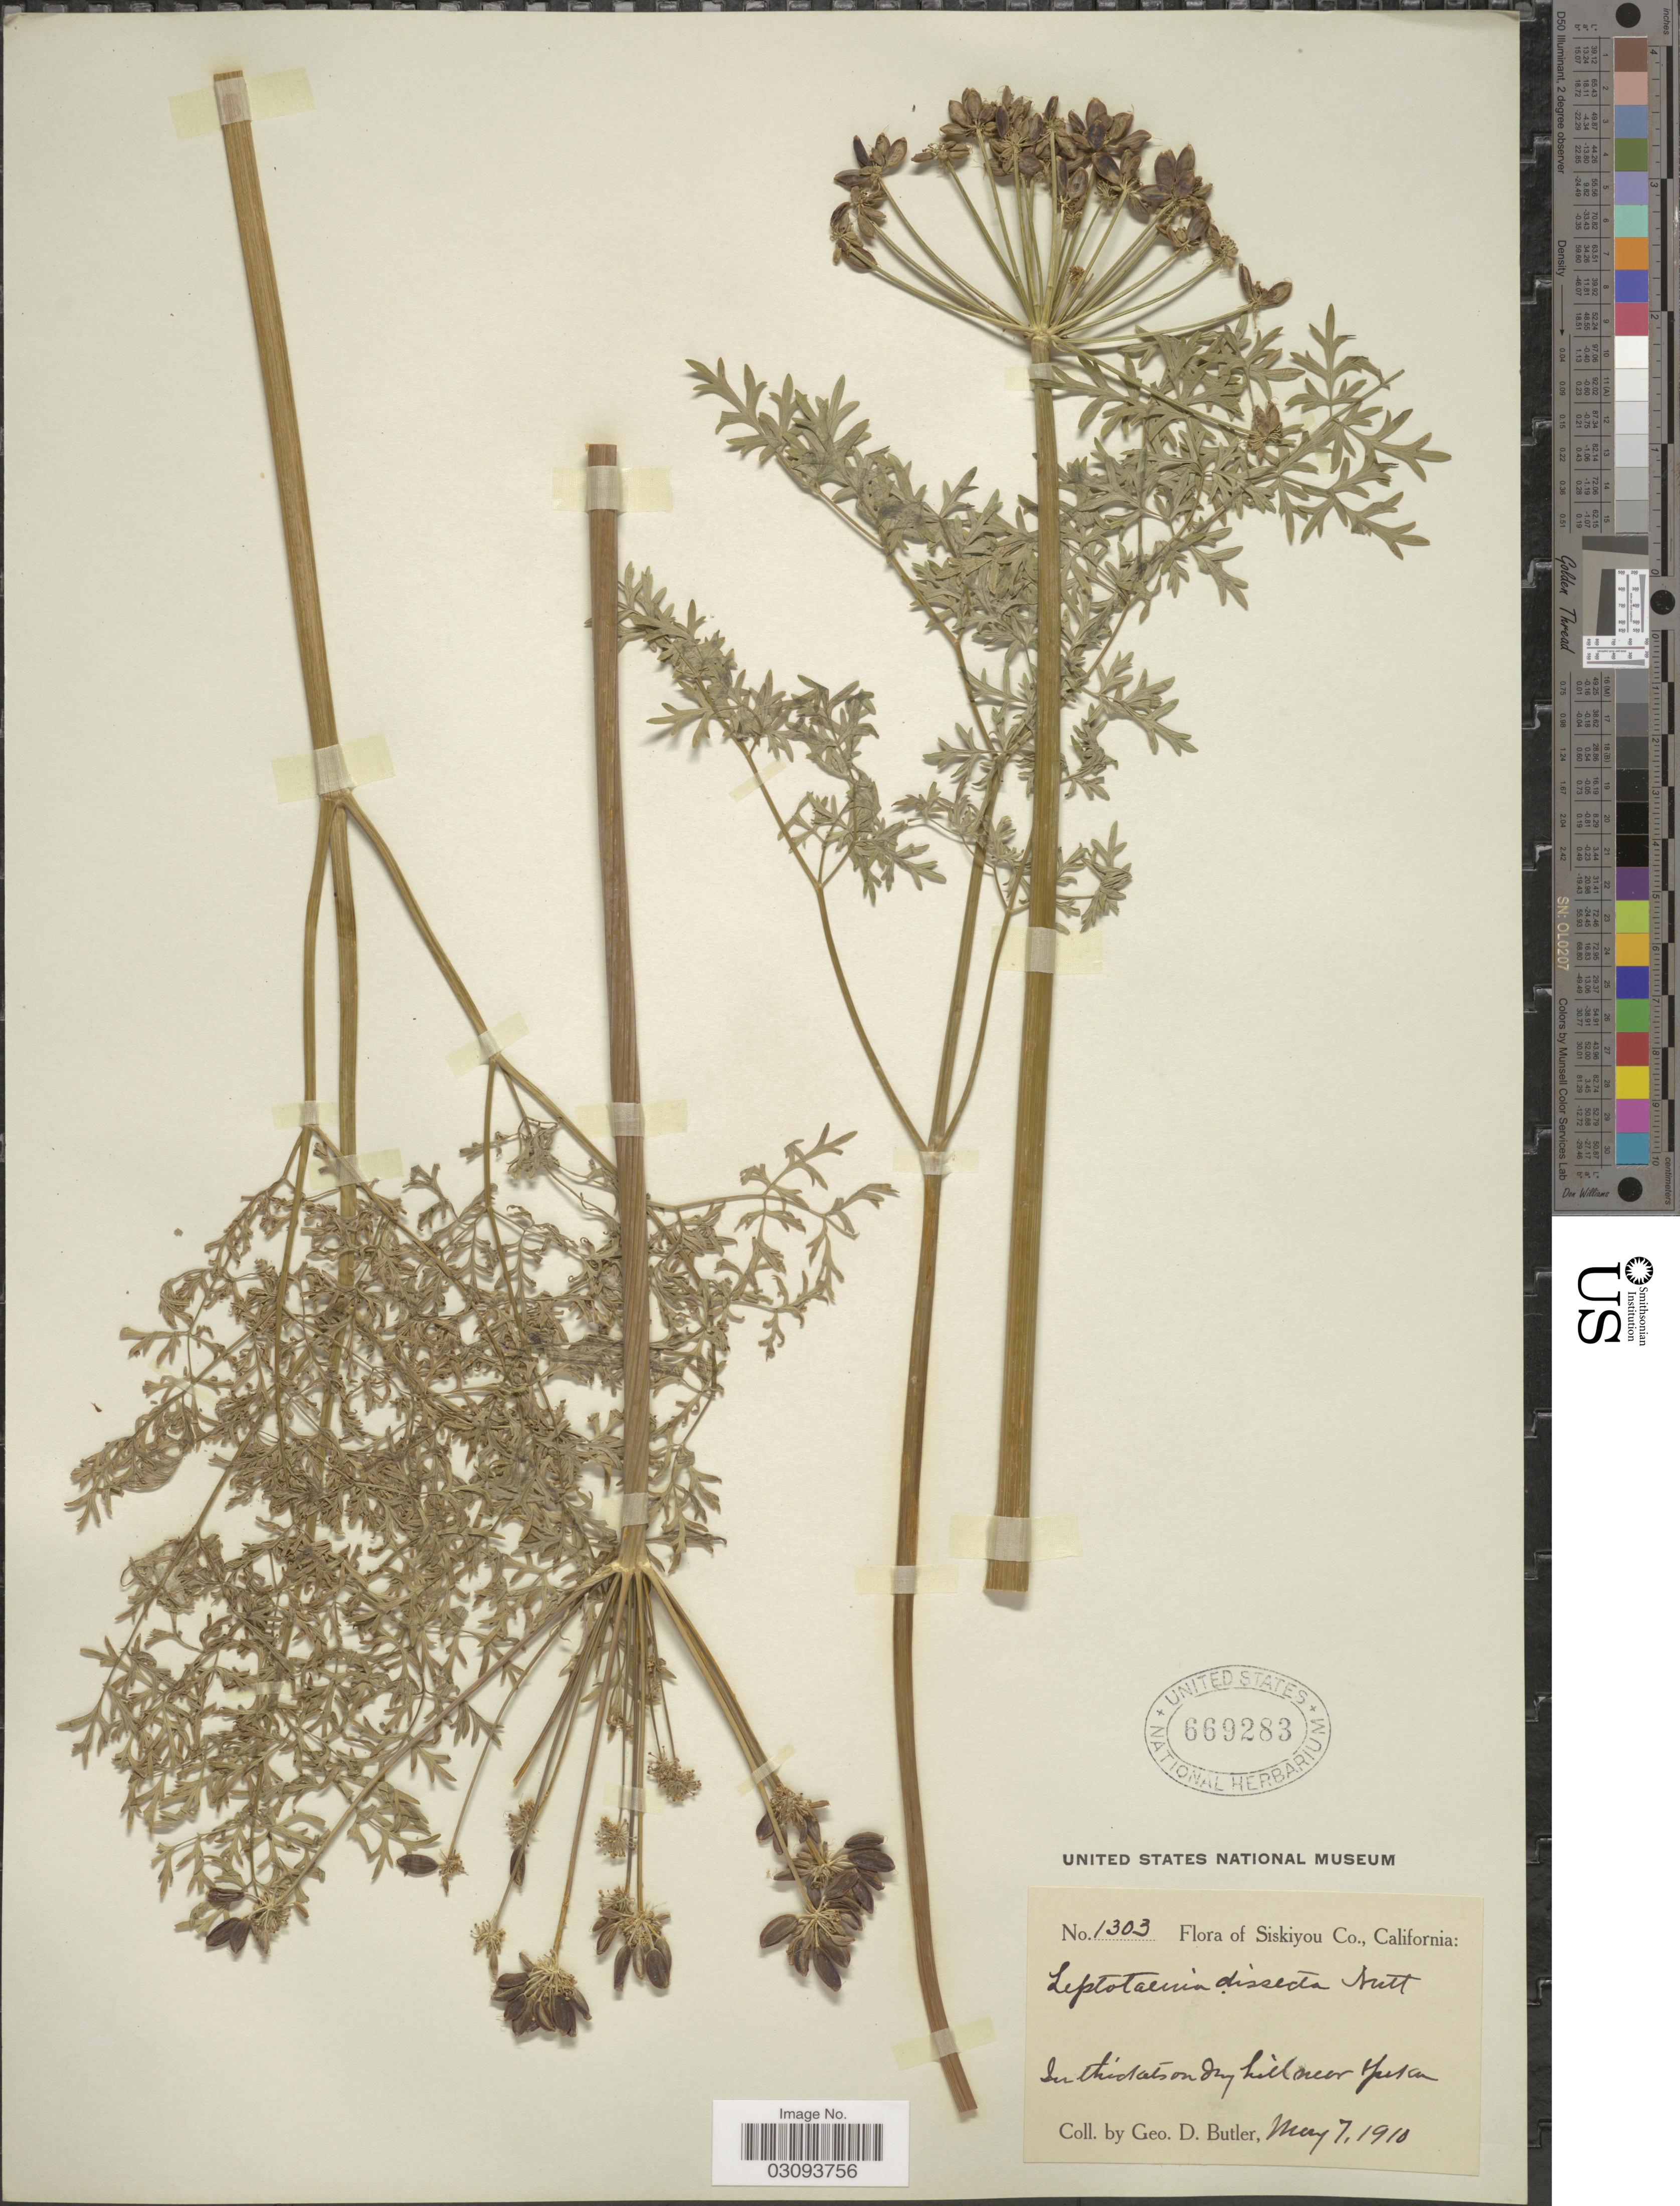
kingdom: Plantae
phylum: Tracheophyta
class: Magnoliopsida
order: Apiales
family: Apiaceae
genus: Lomatium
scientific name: Lomatium dissectum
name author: (Nutt.) Mathias & Constance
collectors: G. D. Butler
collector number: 1303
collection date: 1910-05-07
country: United States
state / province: California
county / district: Siskiyou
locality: Siskiyou Co. In thickets on dry hill near Yreka.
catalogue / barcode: US 669283